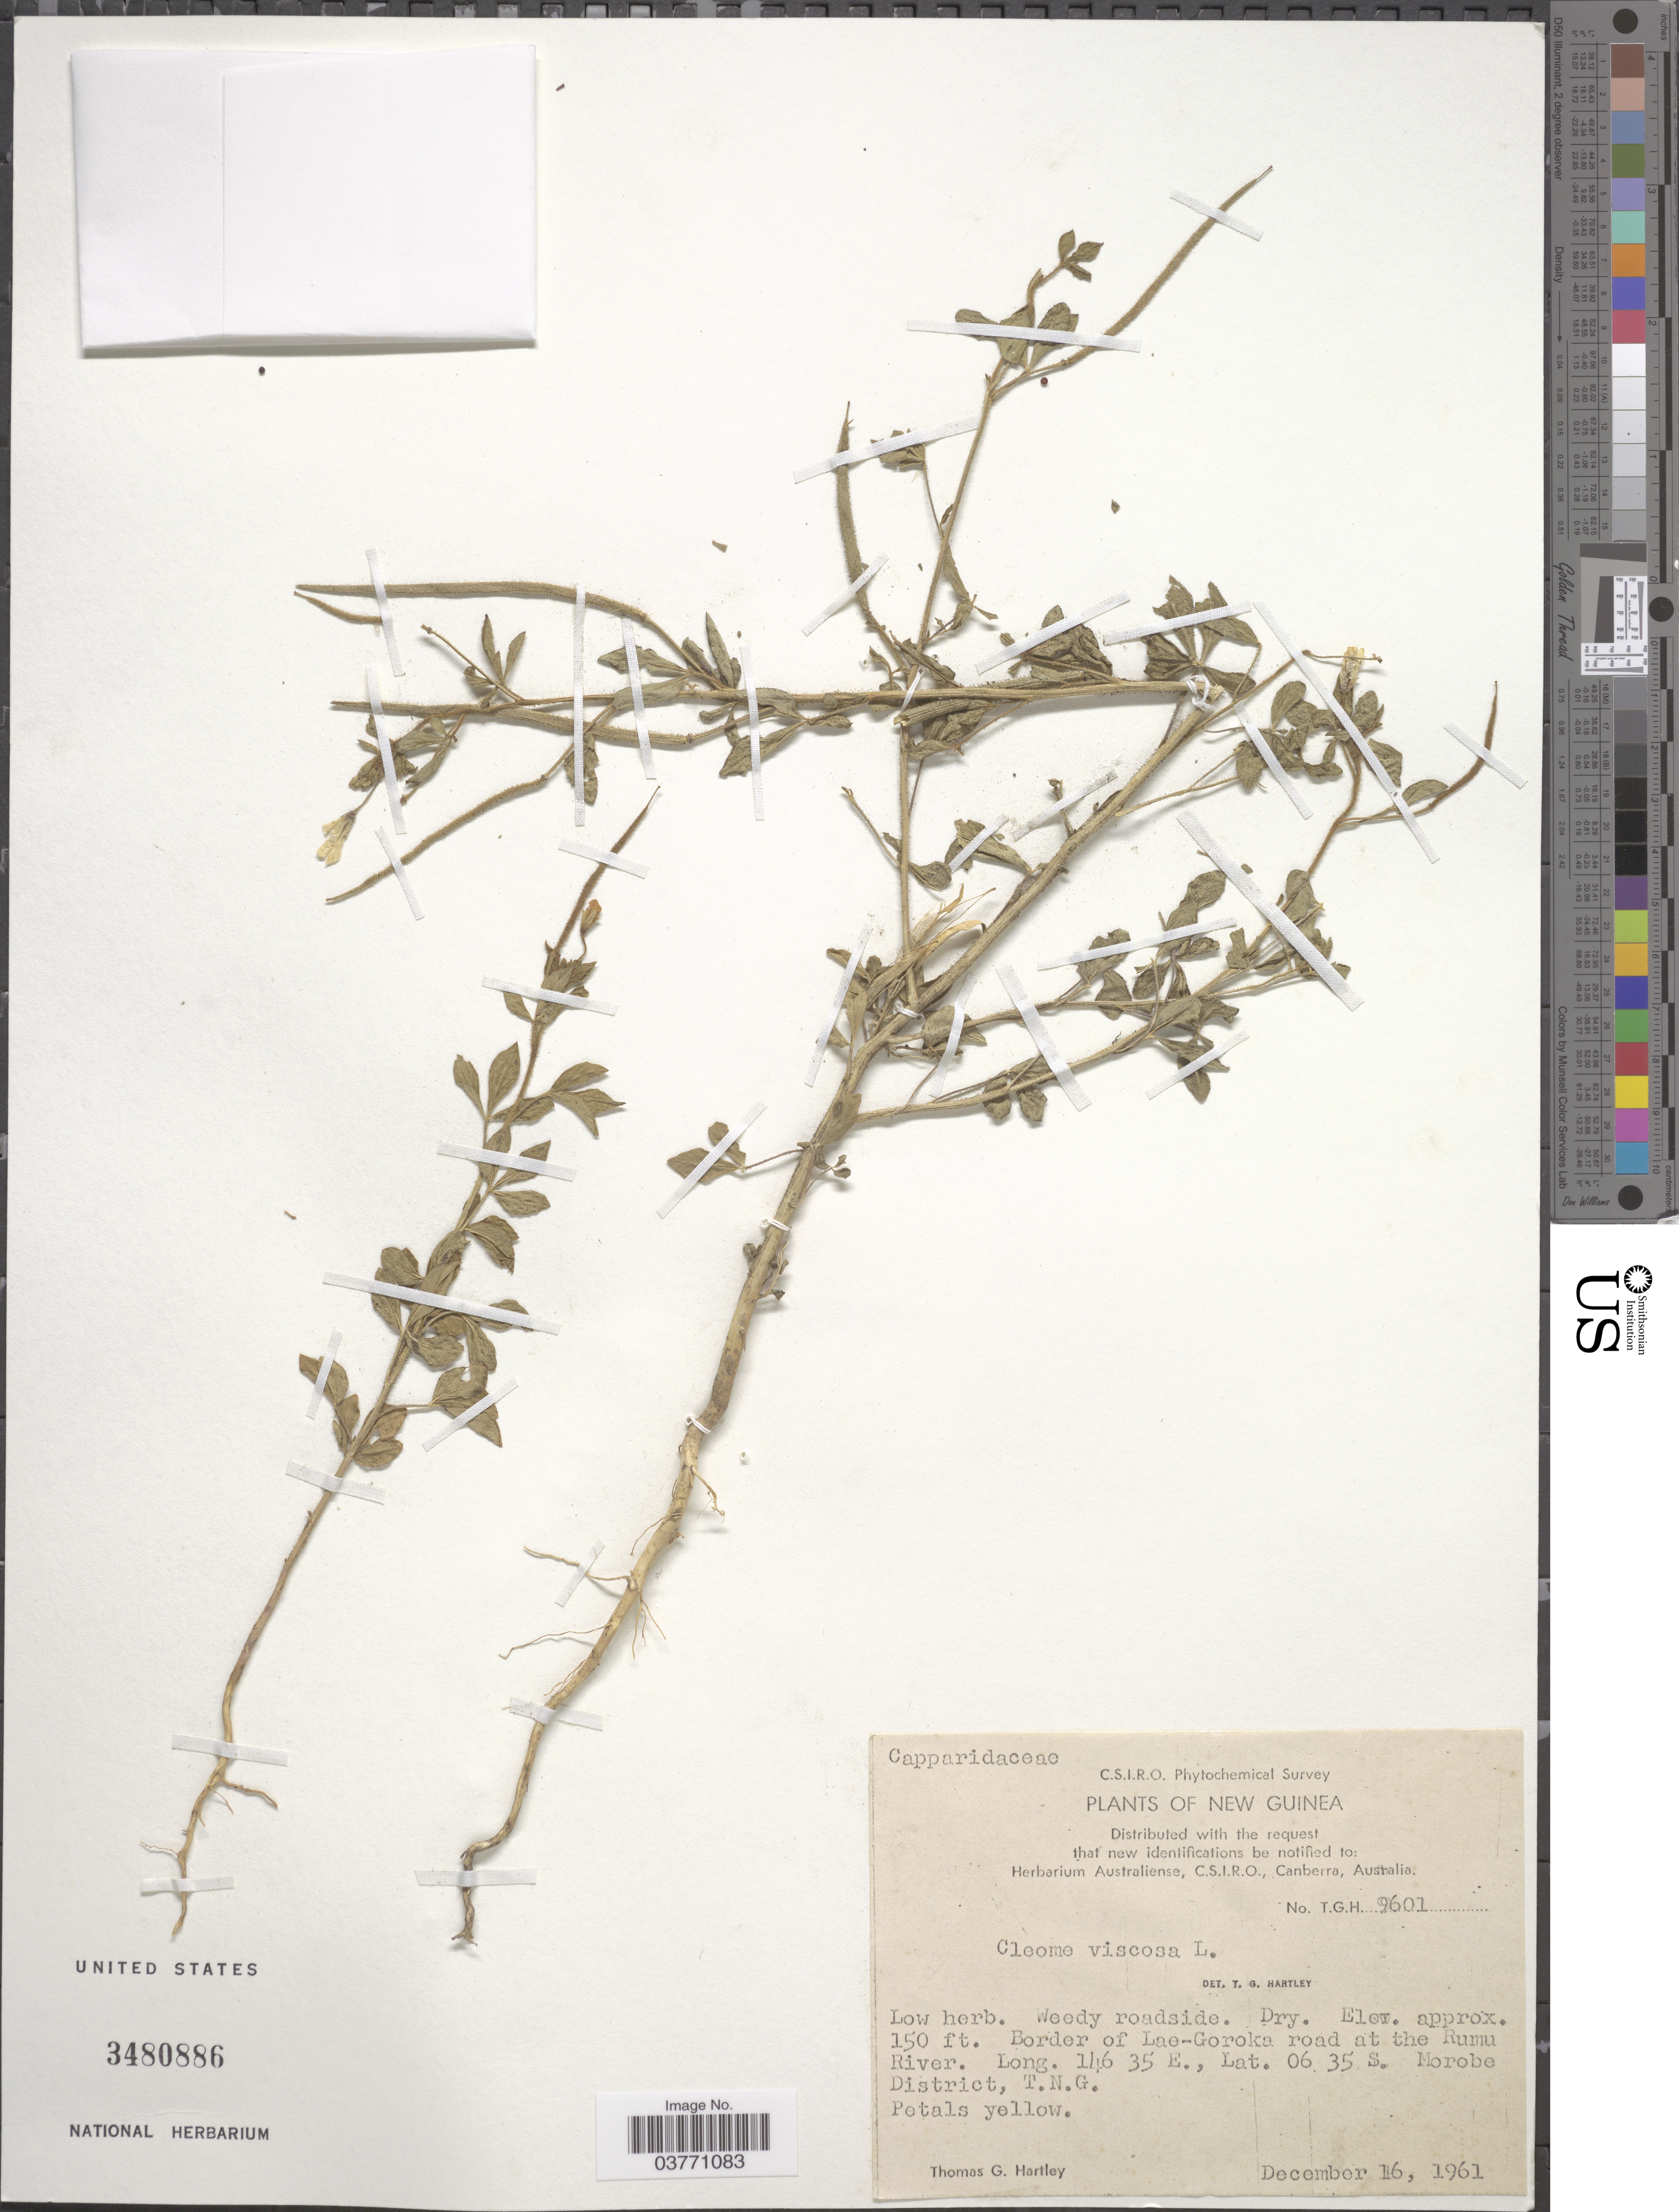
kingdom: Plantae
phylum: Tracheophyta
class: Magnoliopsida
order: Brassicales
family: Cleomaceae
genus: Arivela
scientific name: Arivela viscosa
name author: (L.) Raf.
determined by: Wagner, W. L., (BOT), Smithsonian Institution - National Museum of Natural History (UNITED STATES)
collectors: T. G. Hartley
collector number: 9601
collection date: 1961-12-16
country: Papua New Guinea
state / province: Morobe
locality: New Guinea. Border of Lae-Goroka road at the Rumu River. Morobe District, T. N. G.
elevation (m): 46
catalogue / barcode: US 3480886